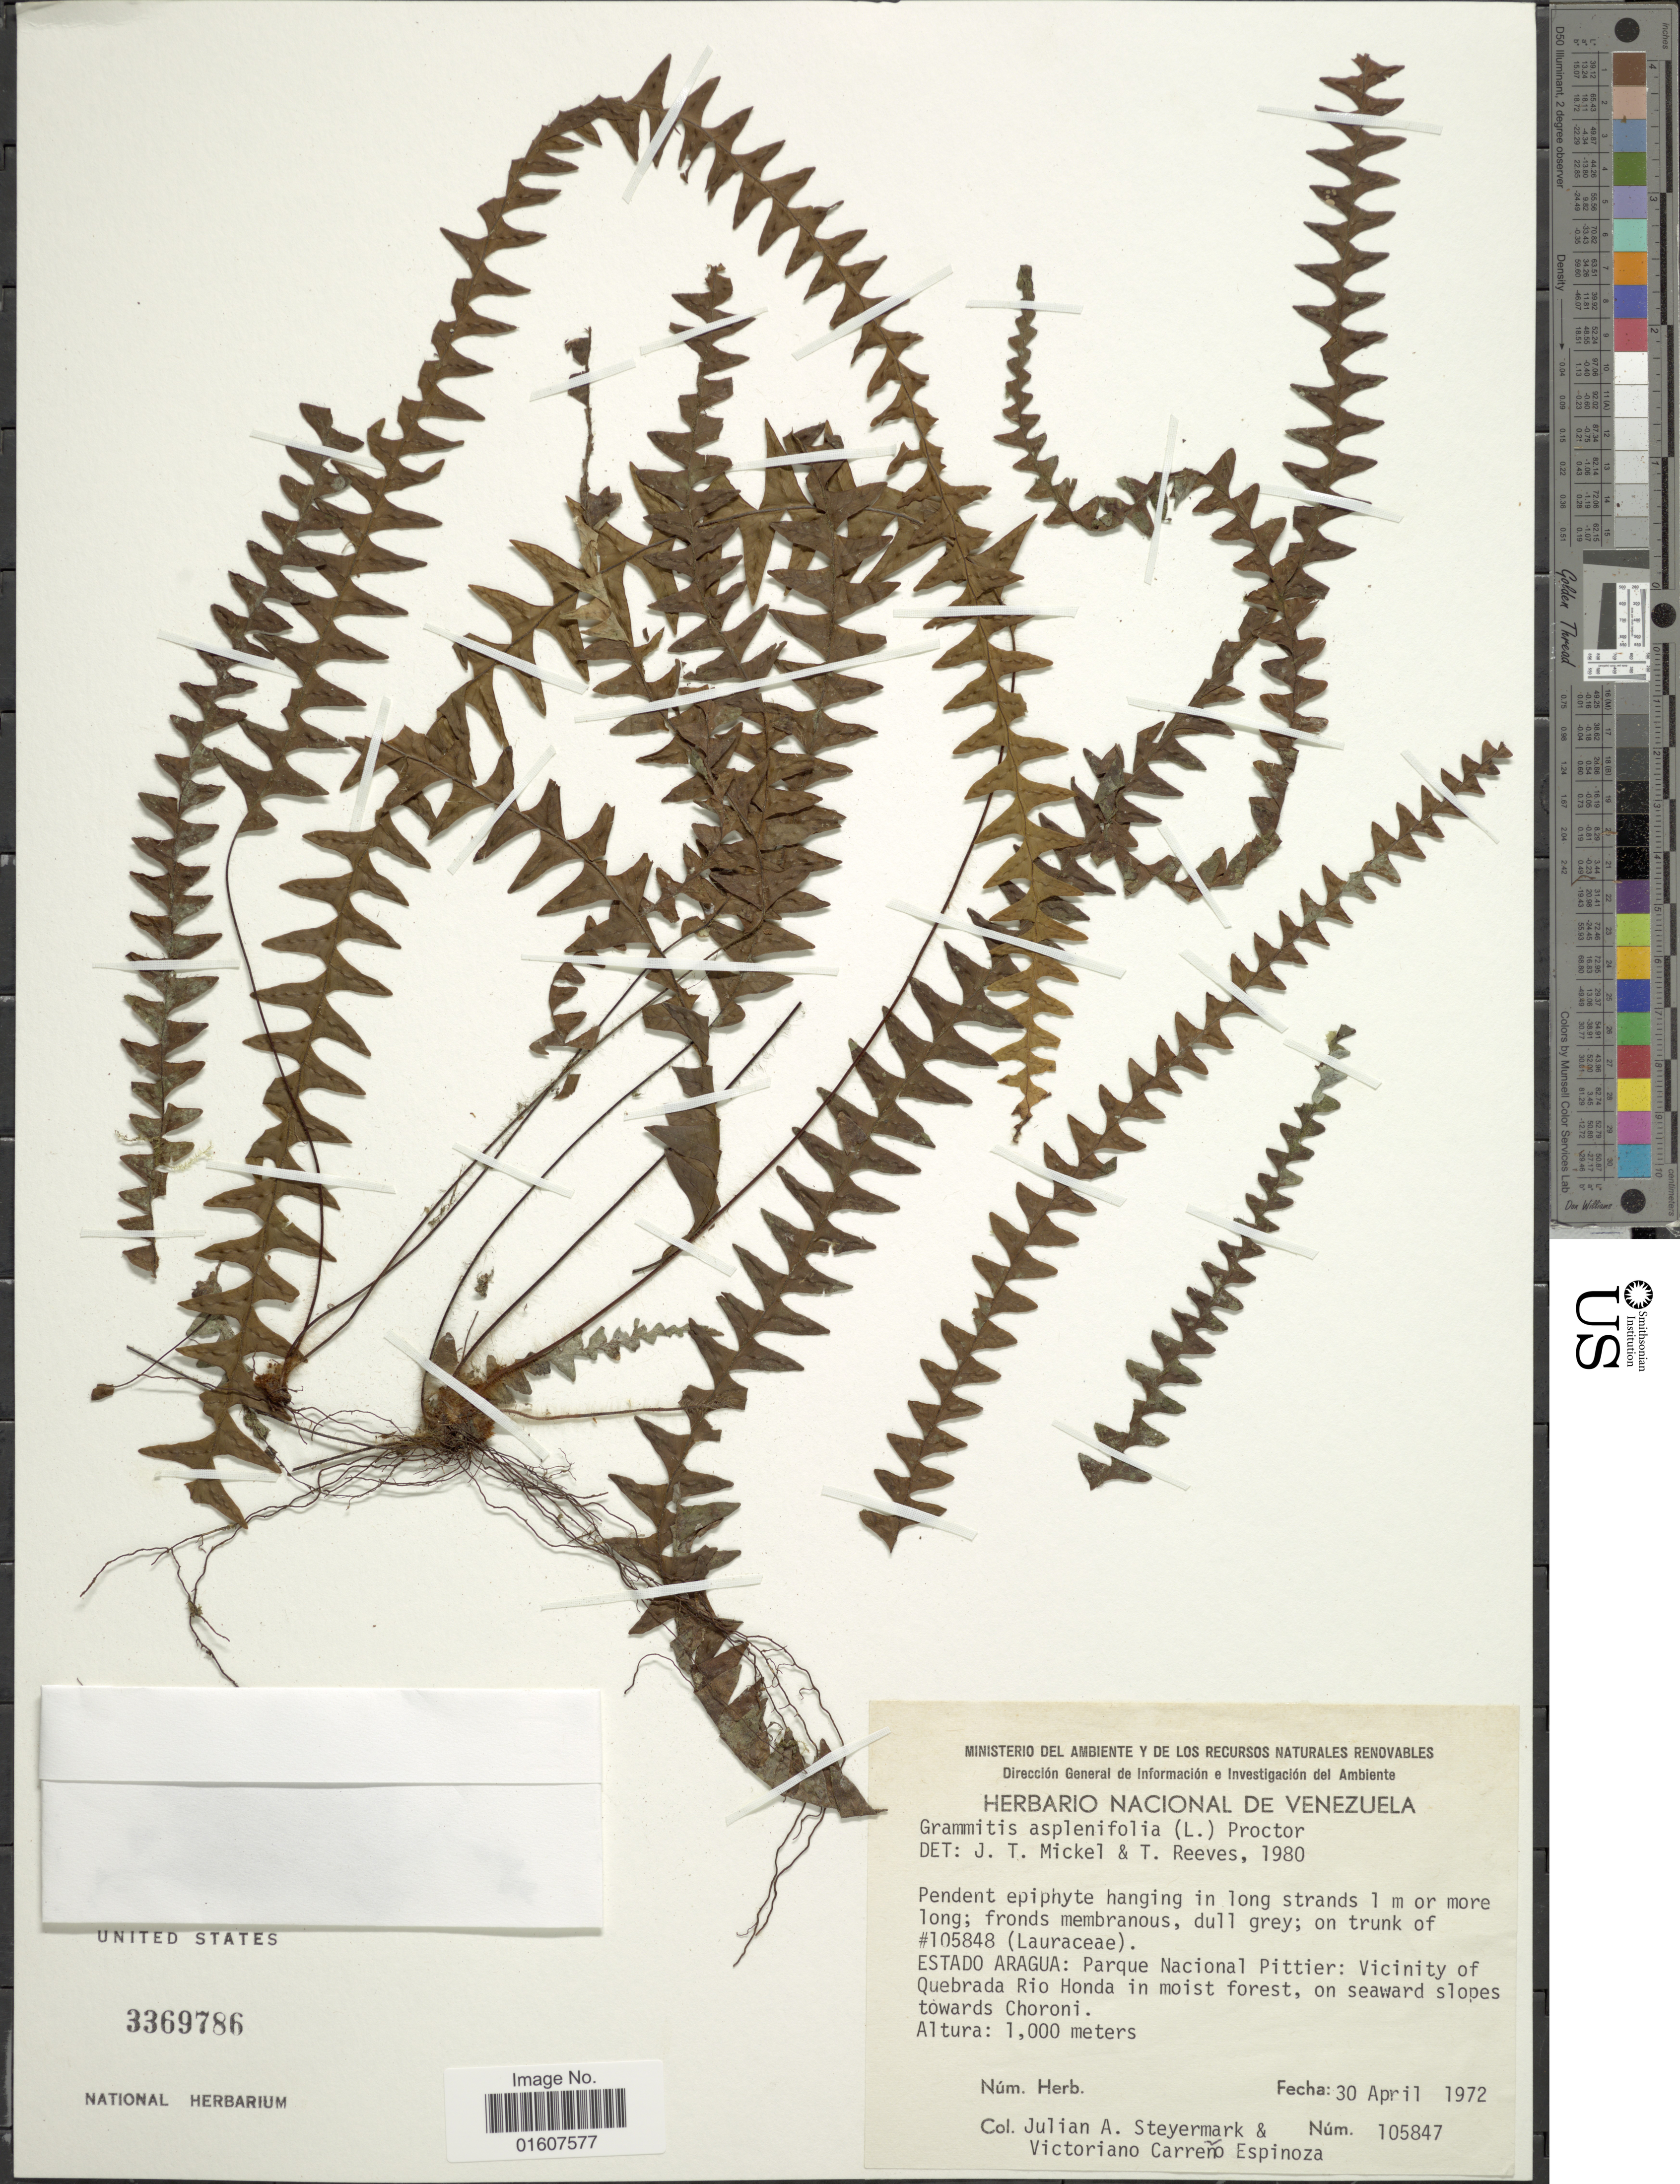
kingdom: Plantae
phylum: Tracheophyta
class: Polypodiopsida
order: Polypodiales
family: Polypodiaceae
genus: Terpsichore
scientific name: Terpsichore asplenifolia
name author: (L.) A.R. Sm.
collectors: J. Steyermark & V. Carreño E.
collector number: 10547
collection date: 1972-04-30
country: Venezuela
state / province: Aragua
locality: Parque Nacional Pittier: Vicinity of Quebrada Rio Honda in moist forest, on seaward slopes towards Choroni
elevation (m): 1000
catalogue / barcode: US 3369786